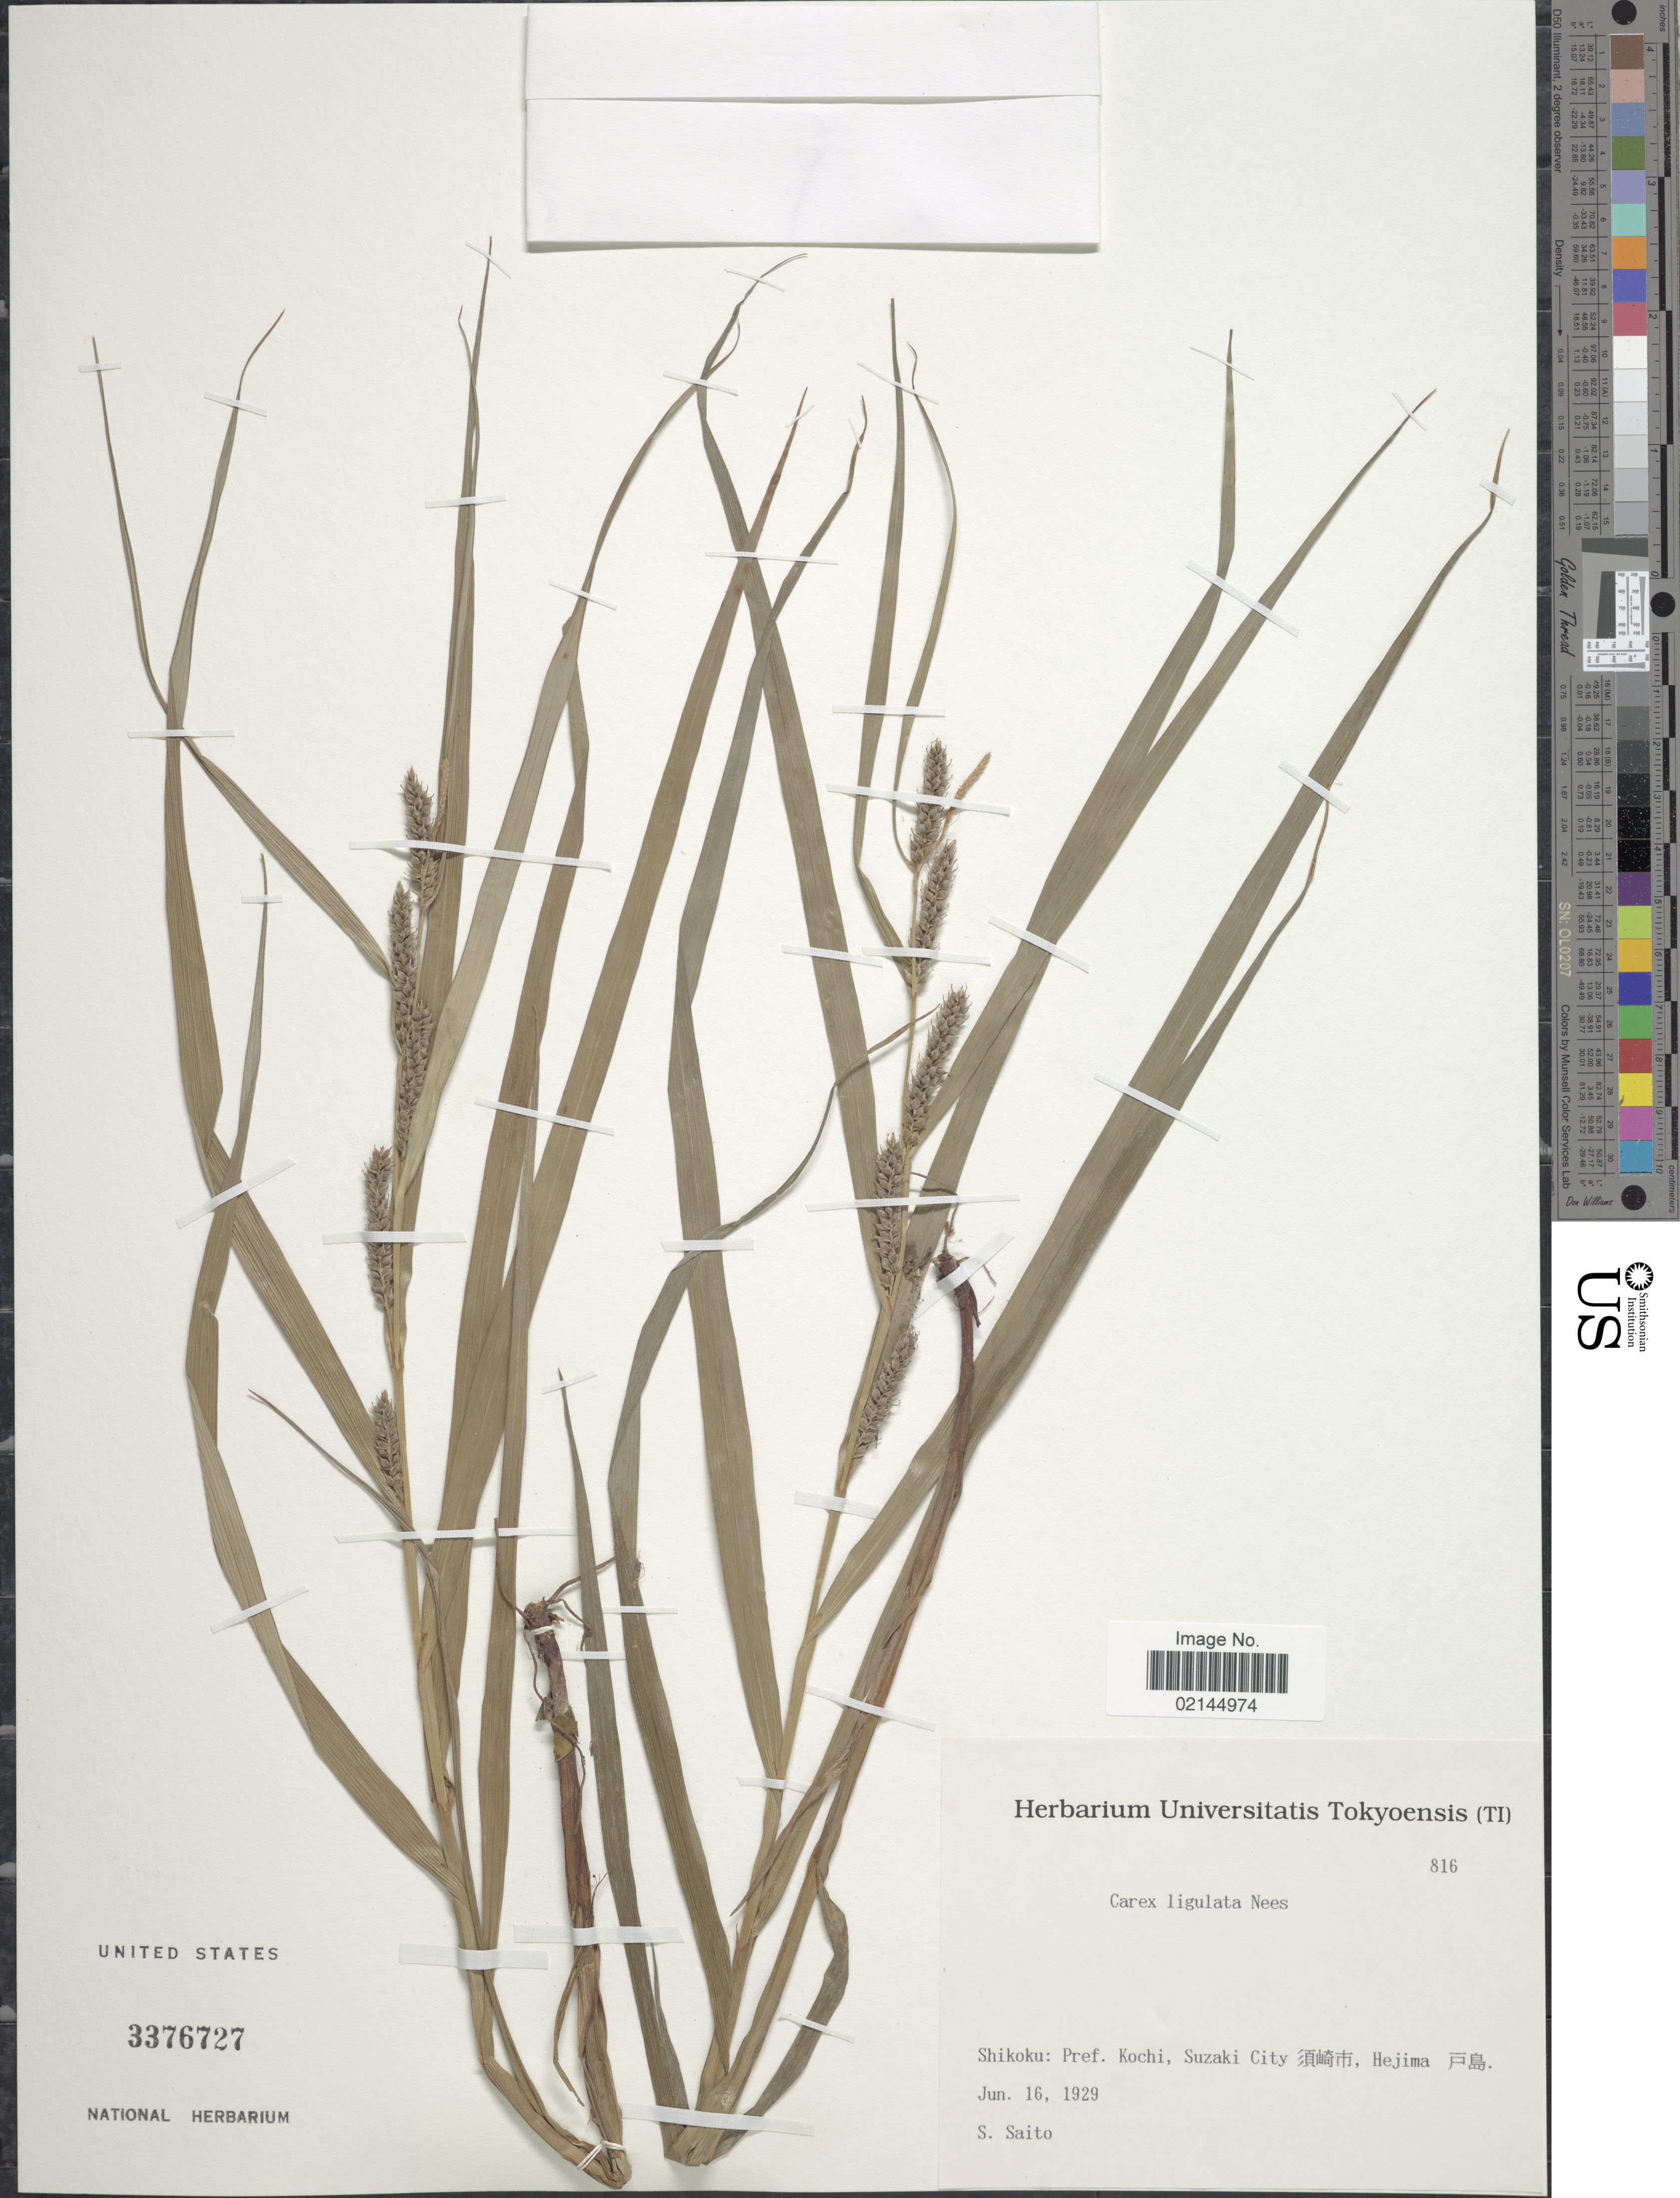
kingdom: Plantae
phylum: Tracheophyta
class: Liliopsida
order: Poales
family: Cyperaceae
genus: Carex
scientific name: Carex ligulata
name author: Nees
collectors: S. Saito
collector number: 816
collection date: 1929-06-16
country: Japan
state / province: Koti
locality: Shikoku: Pref. Kochi, Suzaki City, Hejima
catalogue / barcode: US 3376727